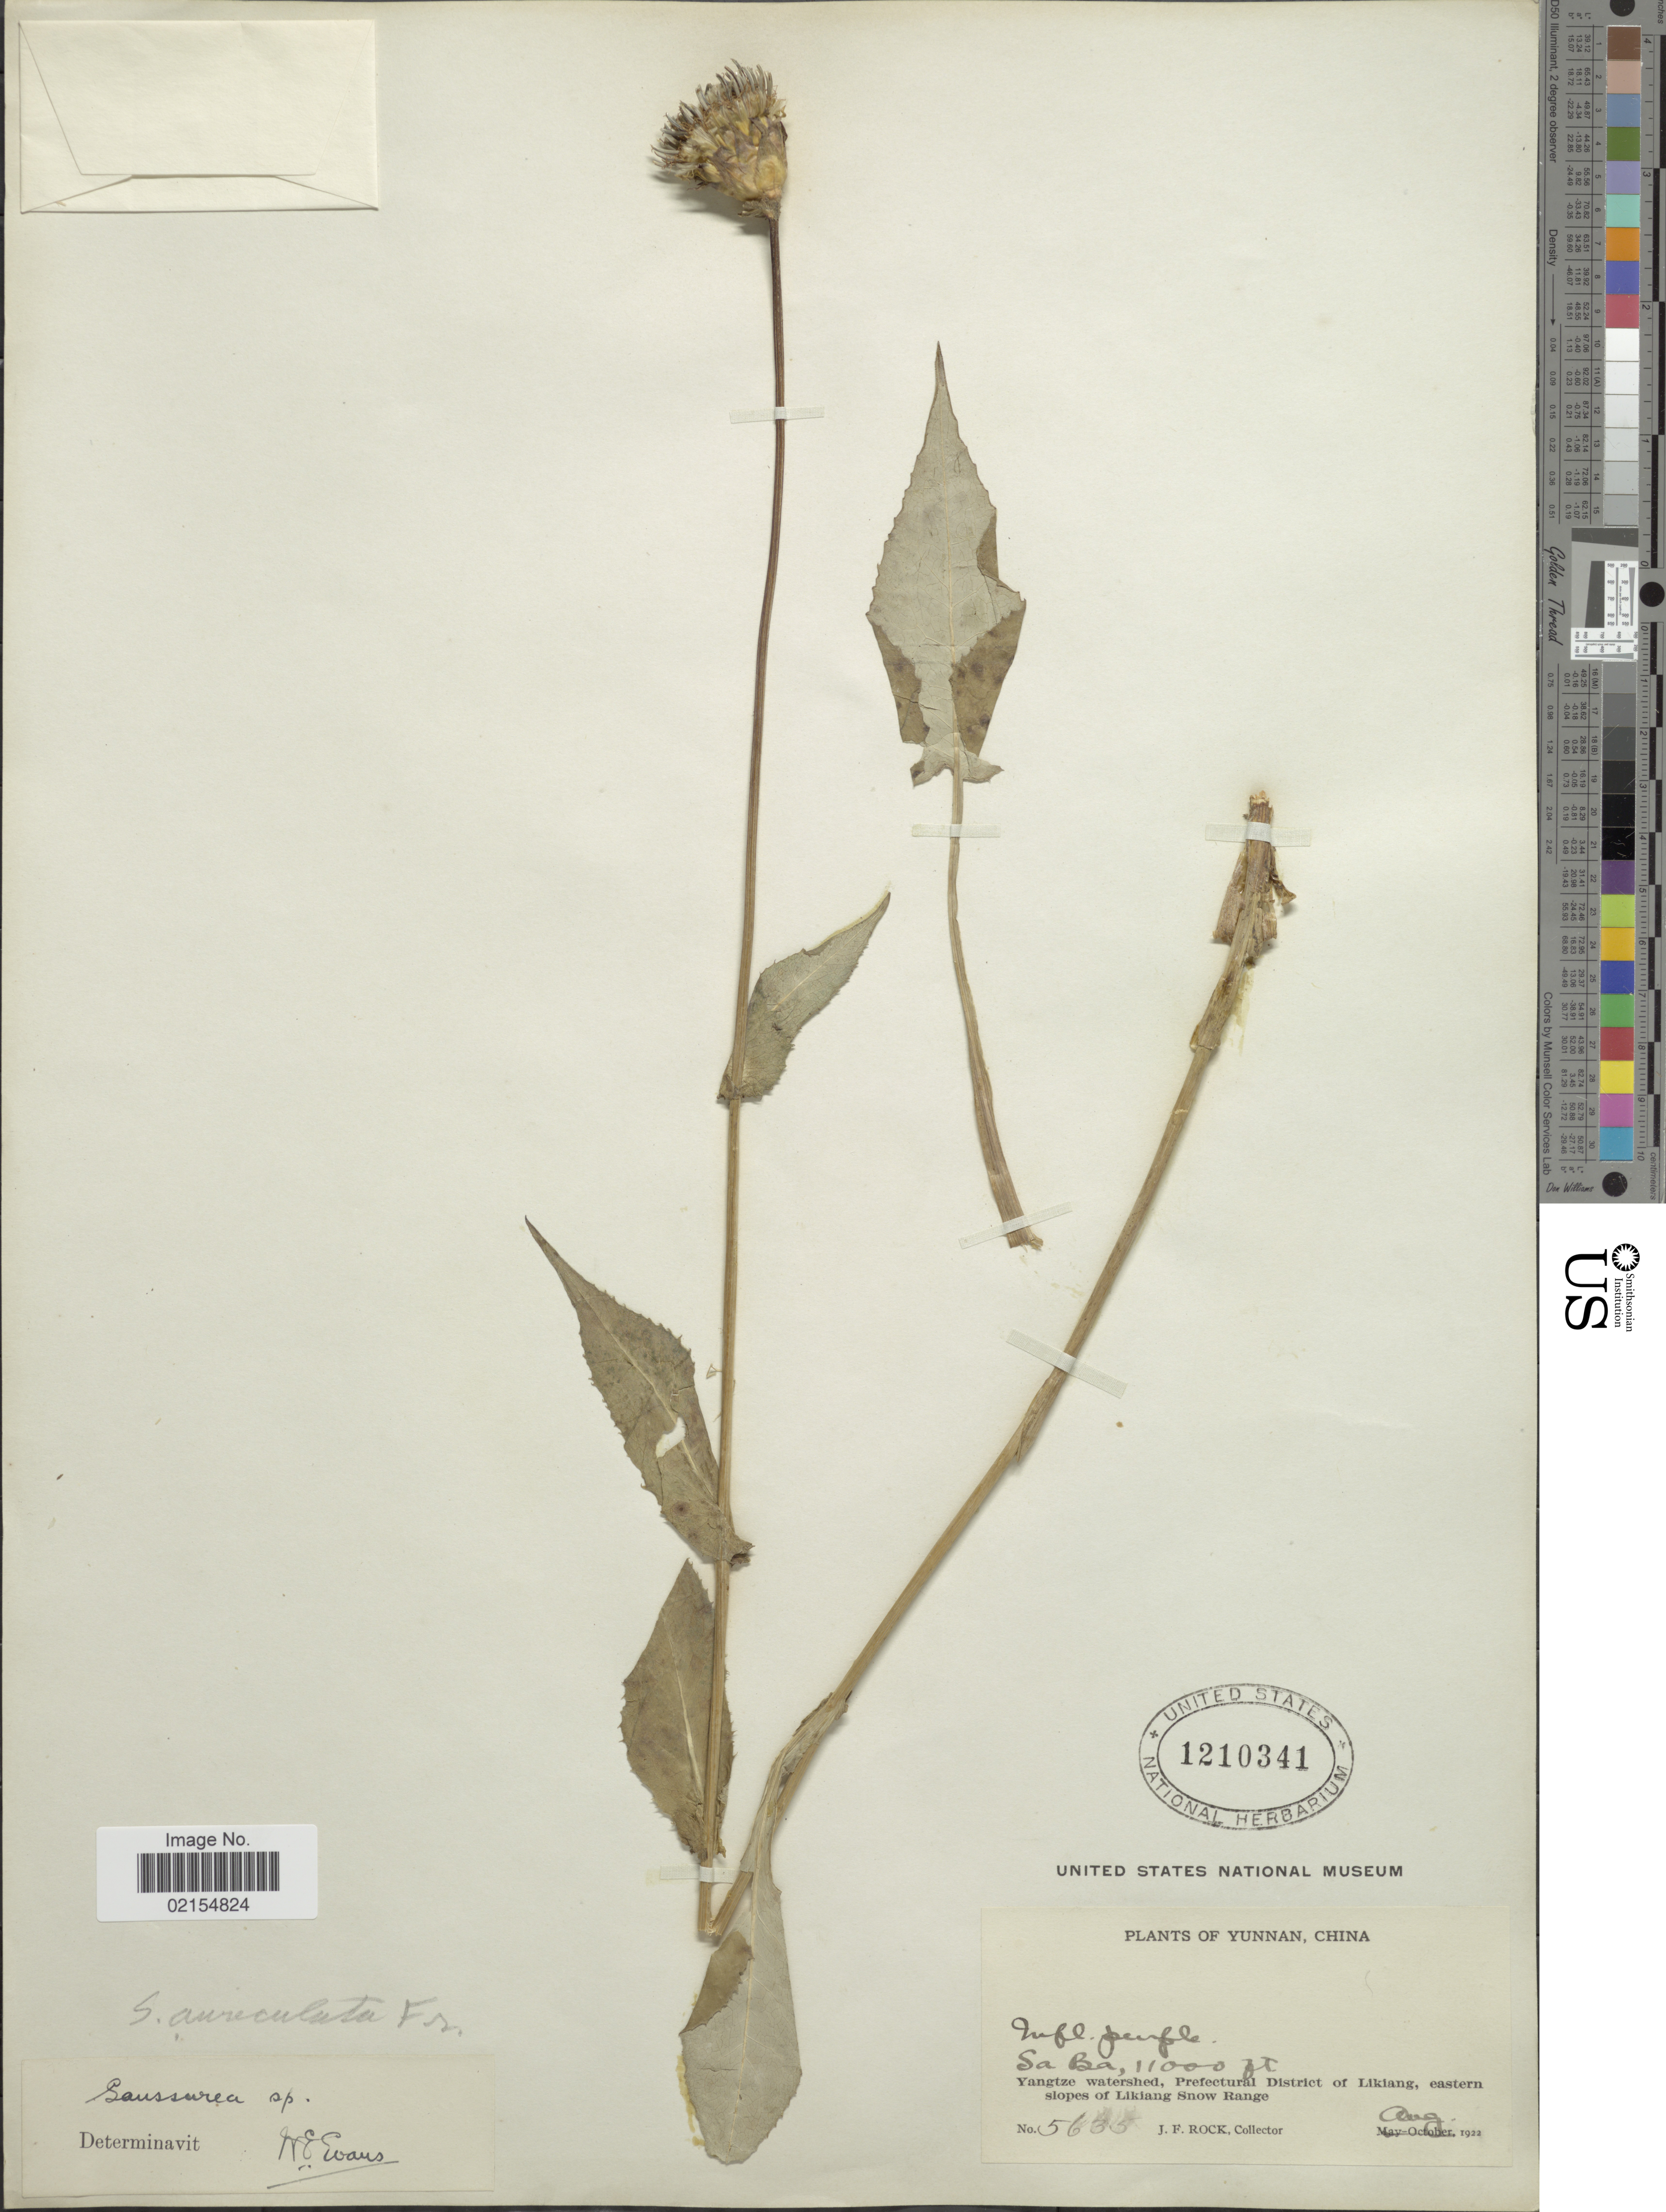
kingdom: Plantae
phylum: Tracheophyta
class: Magnoliopsida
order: Asterales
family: Asteraceae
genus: Saussurea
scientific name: Saussurea caudata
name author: Franch.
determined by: Chen, Yousheng S.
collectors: J. Rock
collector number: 5635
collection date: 1922-08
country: China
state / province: Yunnan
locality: Sa Ba, Yangtze watershed, Prefectural District of Likiang, eastern slopes of Likiang Snow Range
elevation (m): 3353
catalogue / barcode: US 1210341